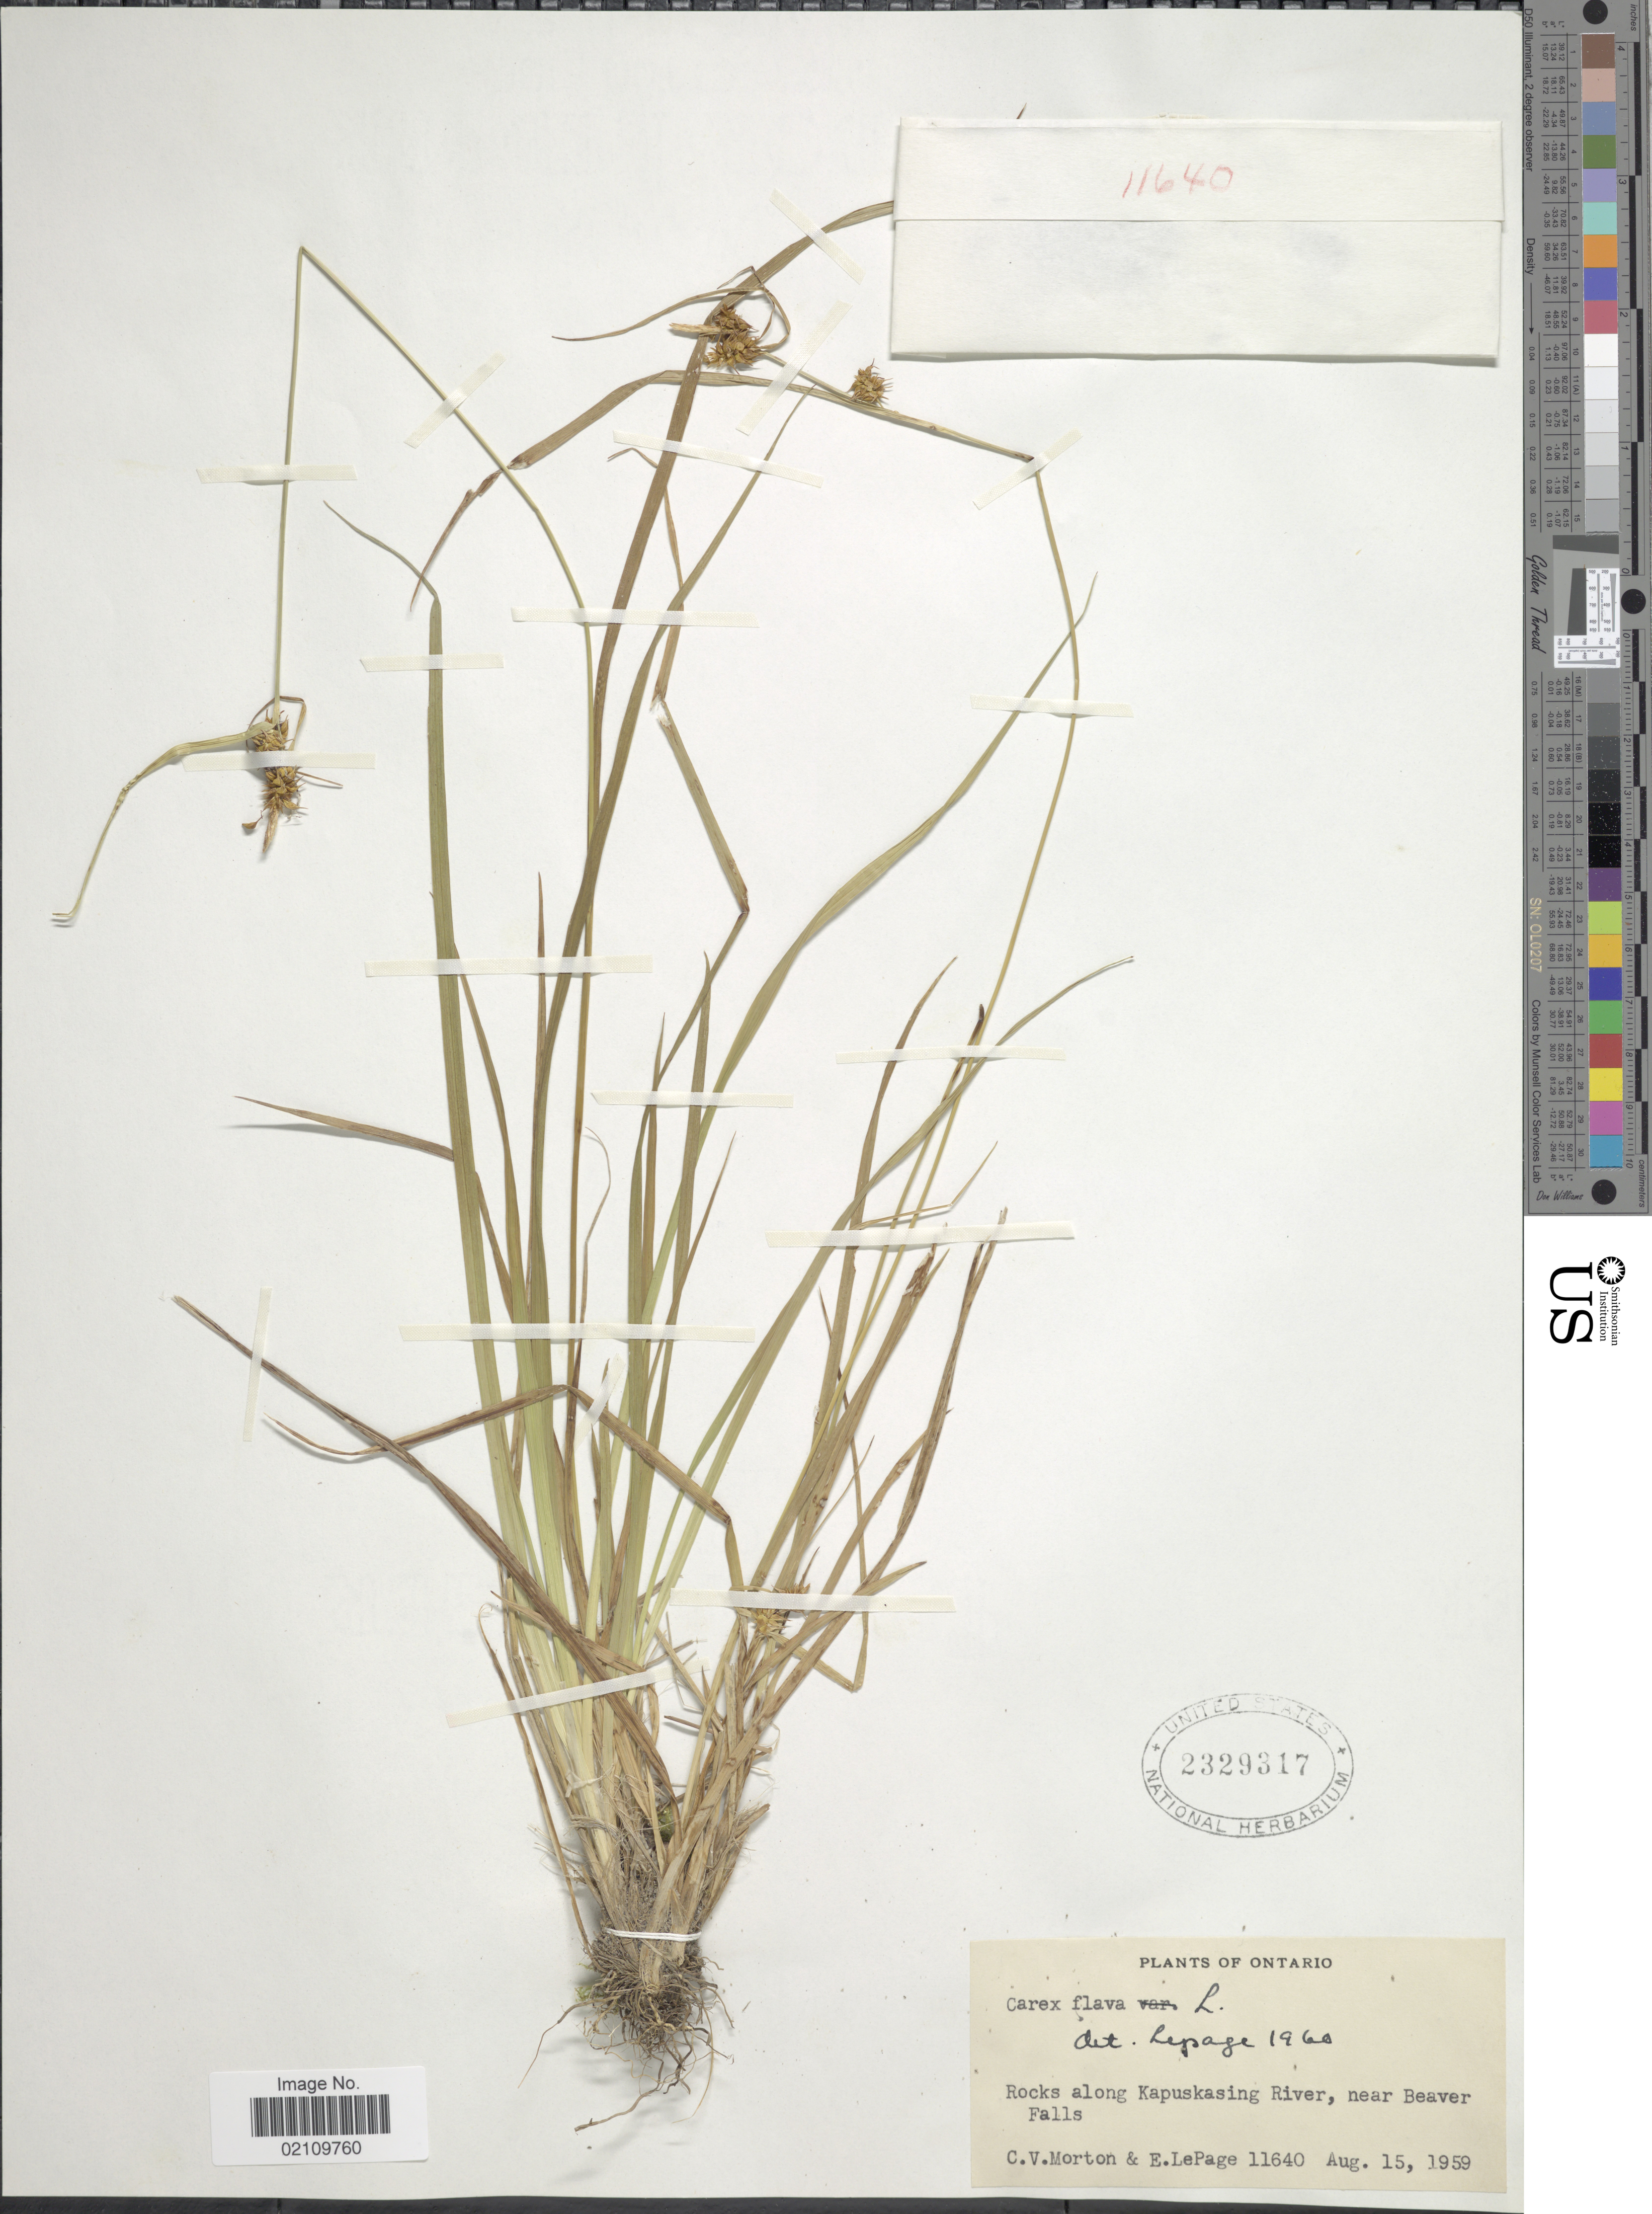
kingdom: Plantae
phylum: Tracheophyta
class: Liliopsida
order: Poales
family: Cyperaceae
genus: Carex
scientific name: Carex flava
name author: L.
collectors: C. V. Morton & E. Lepage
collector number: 11640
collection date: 1959-08-15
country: Canada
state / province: Ontario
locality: Along Kapuskasing River, near Beaver Falls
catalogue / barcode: US 2329317